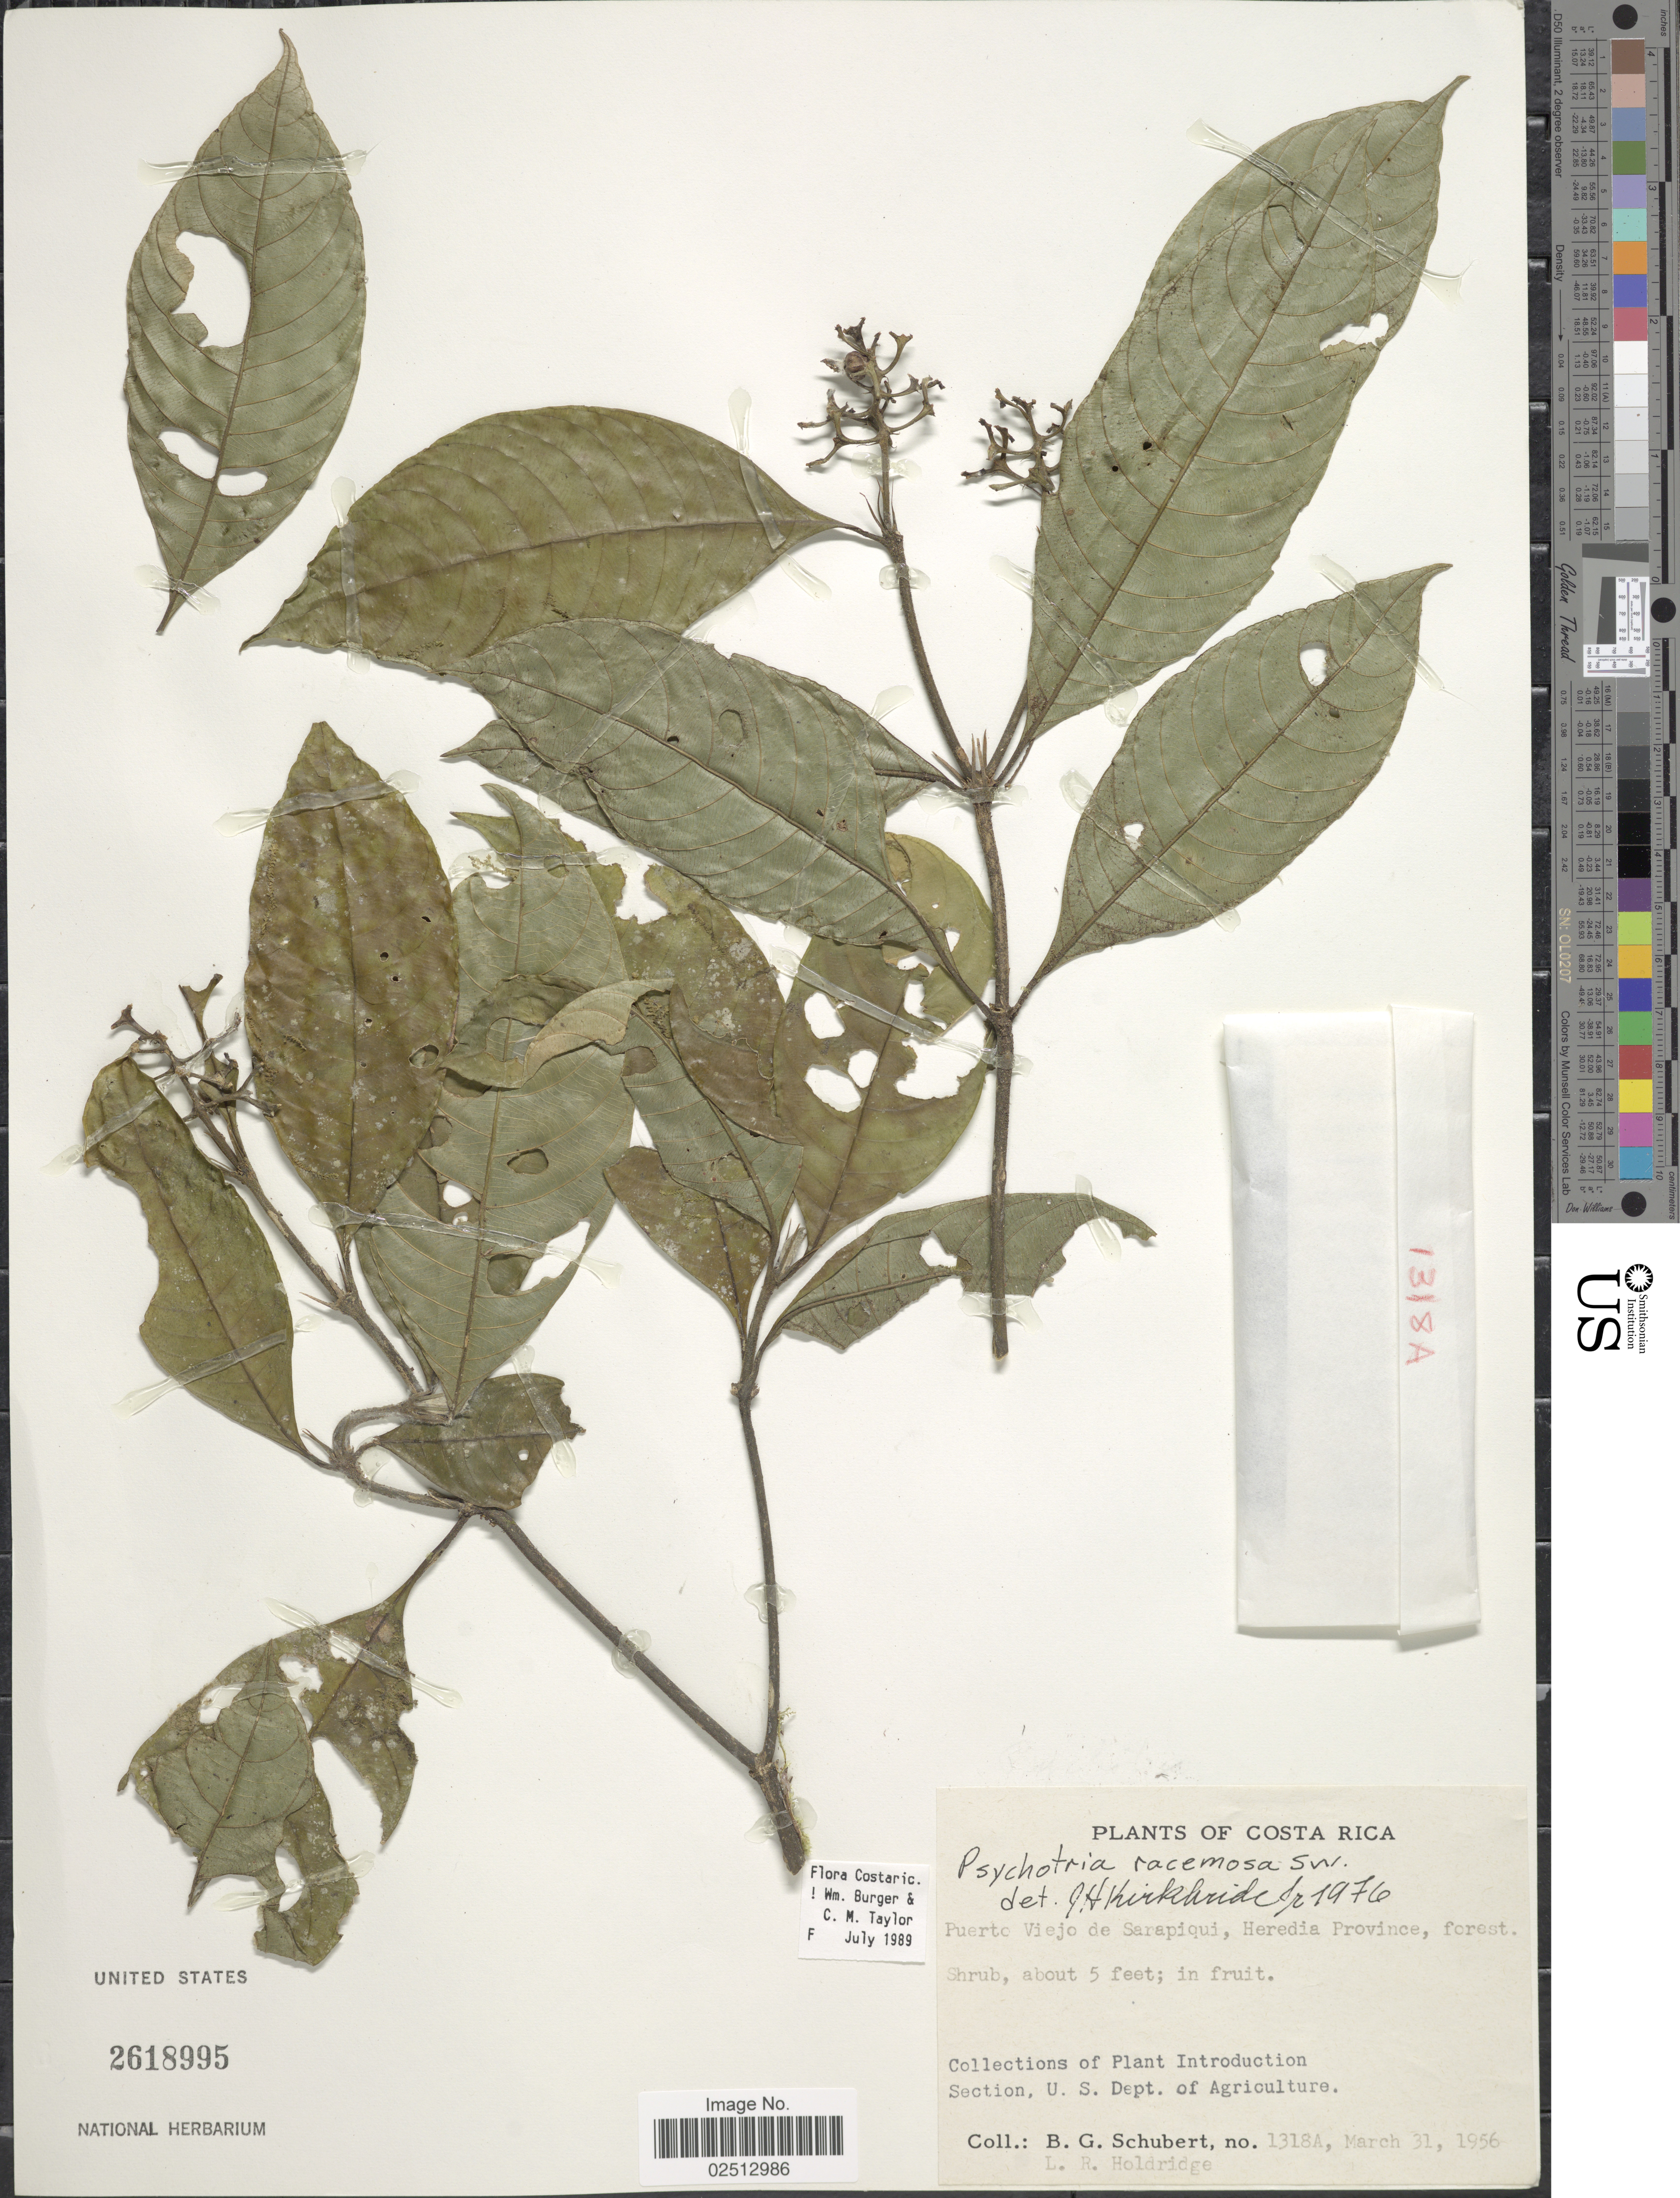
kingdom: Plantae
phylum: Tracheophyta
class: Magnoliopsida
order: Gentianales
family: Rubiaceae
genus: Psychotria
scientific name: Psychotria racemosa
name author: Rich.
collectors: B. Schubert & L. Holdridge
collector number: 1318A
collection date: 1956-03-31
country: Costa Rica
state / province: Heredia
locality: Puerto Viejo de Sarapiqui, Heredia Province, forest.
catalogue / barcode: US 2618995